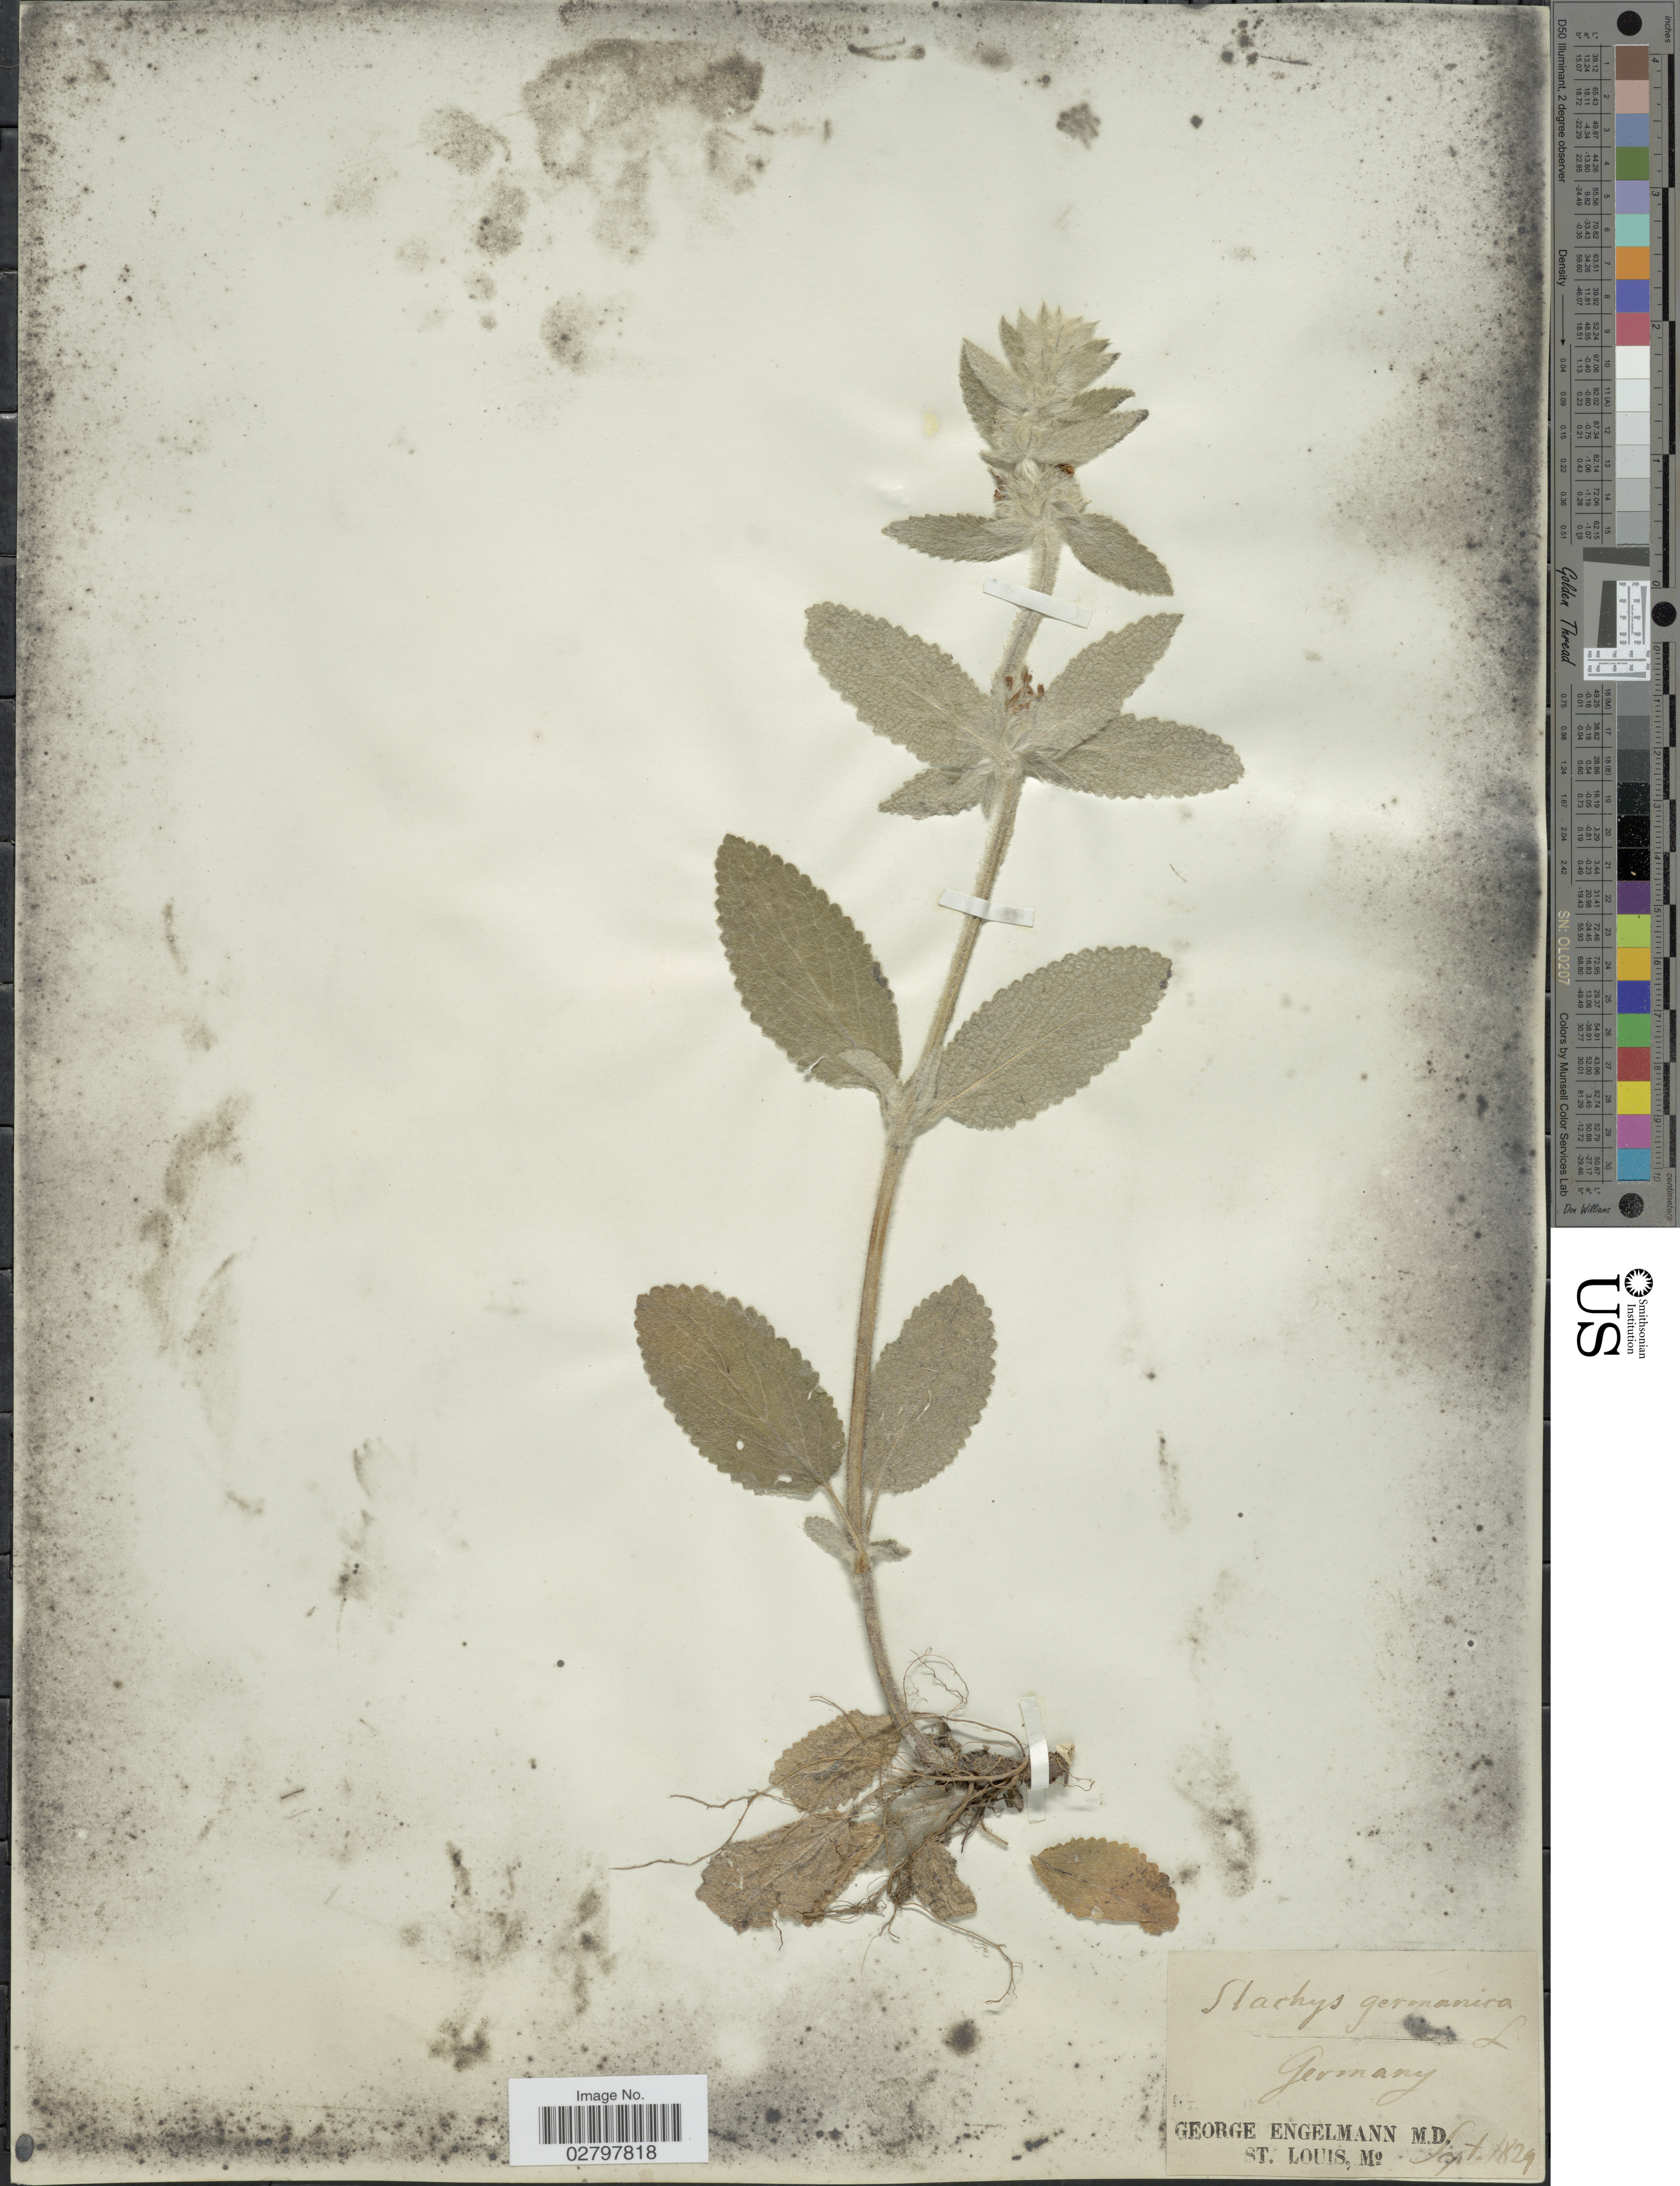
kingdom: Plantae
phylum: Tracheophyta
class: Magnoliopsida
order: Lamiales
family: Lamiaceae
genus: Stachys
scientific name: Stachys germanica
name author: L.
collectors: G. Engelmann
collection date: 1829-09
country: Germany